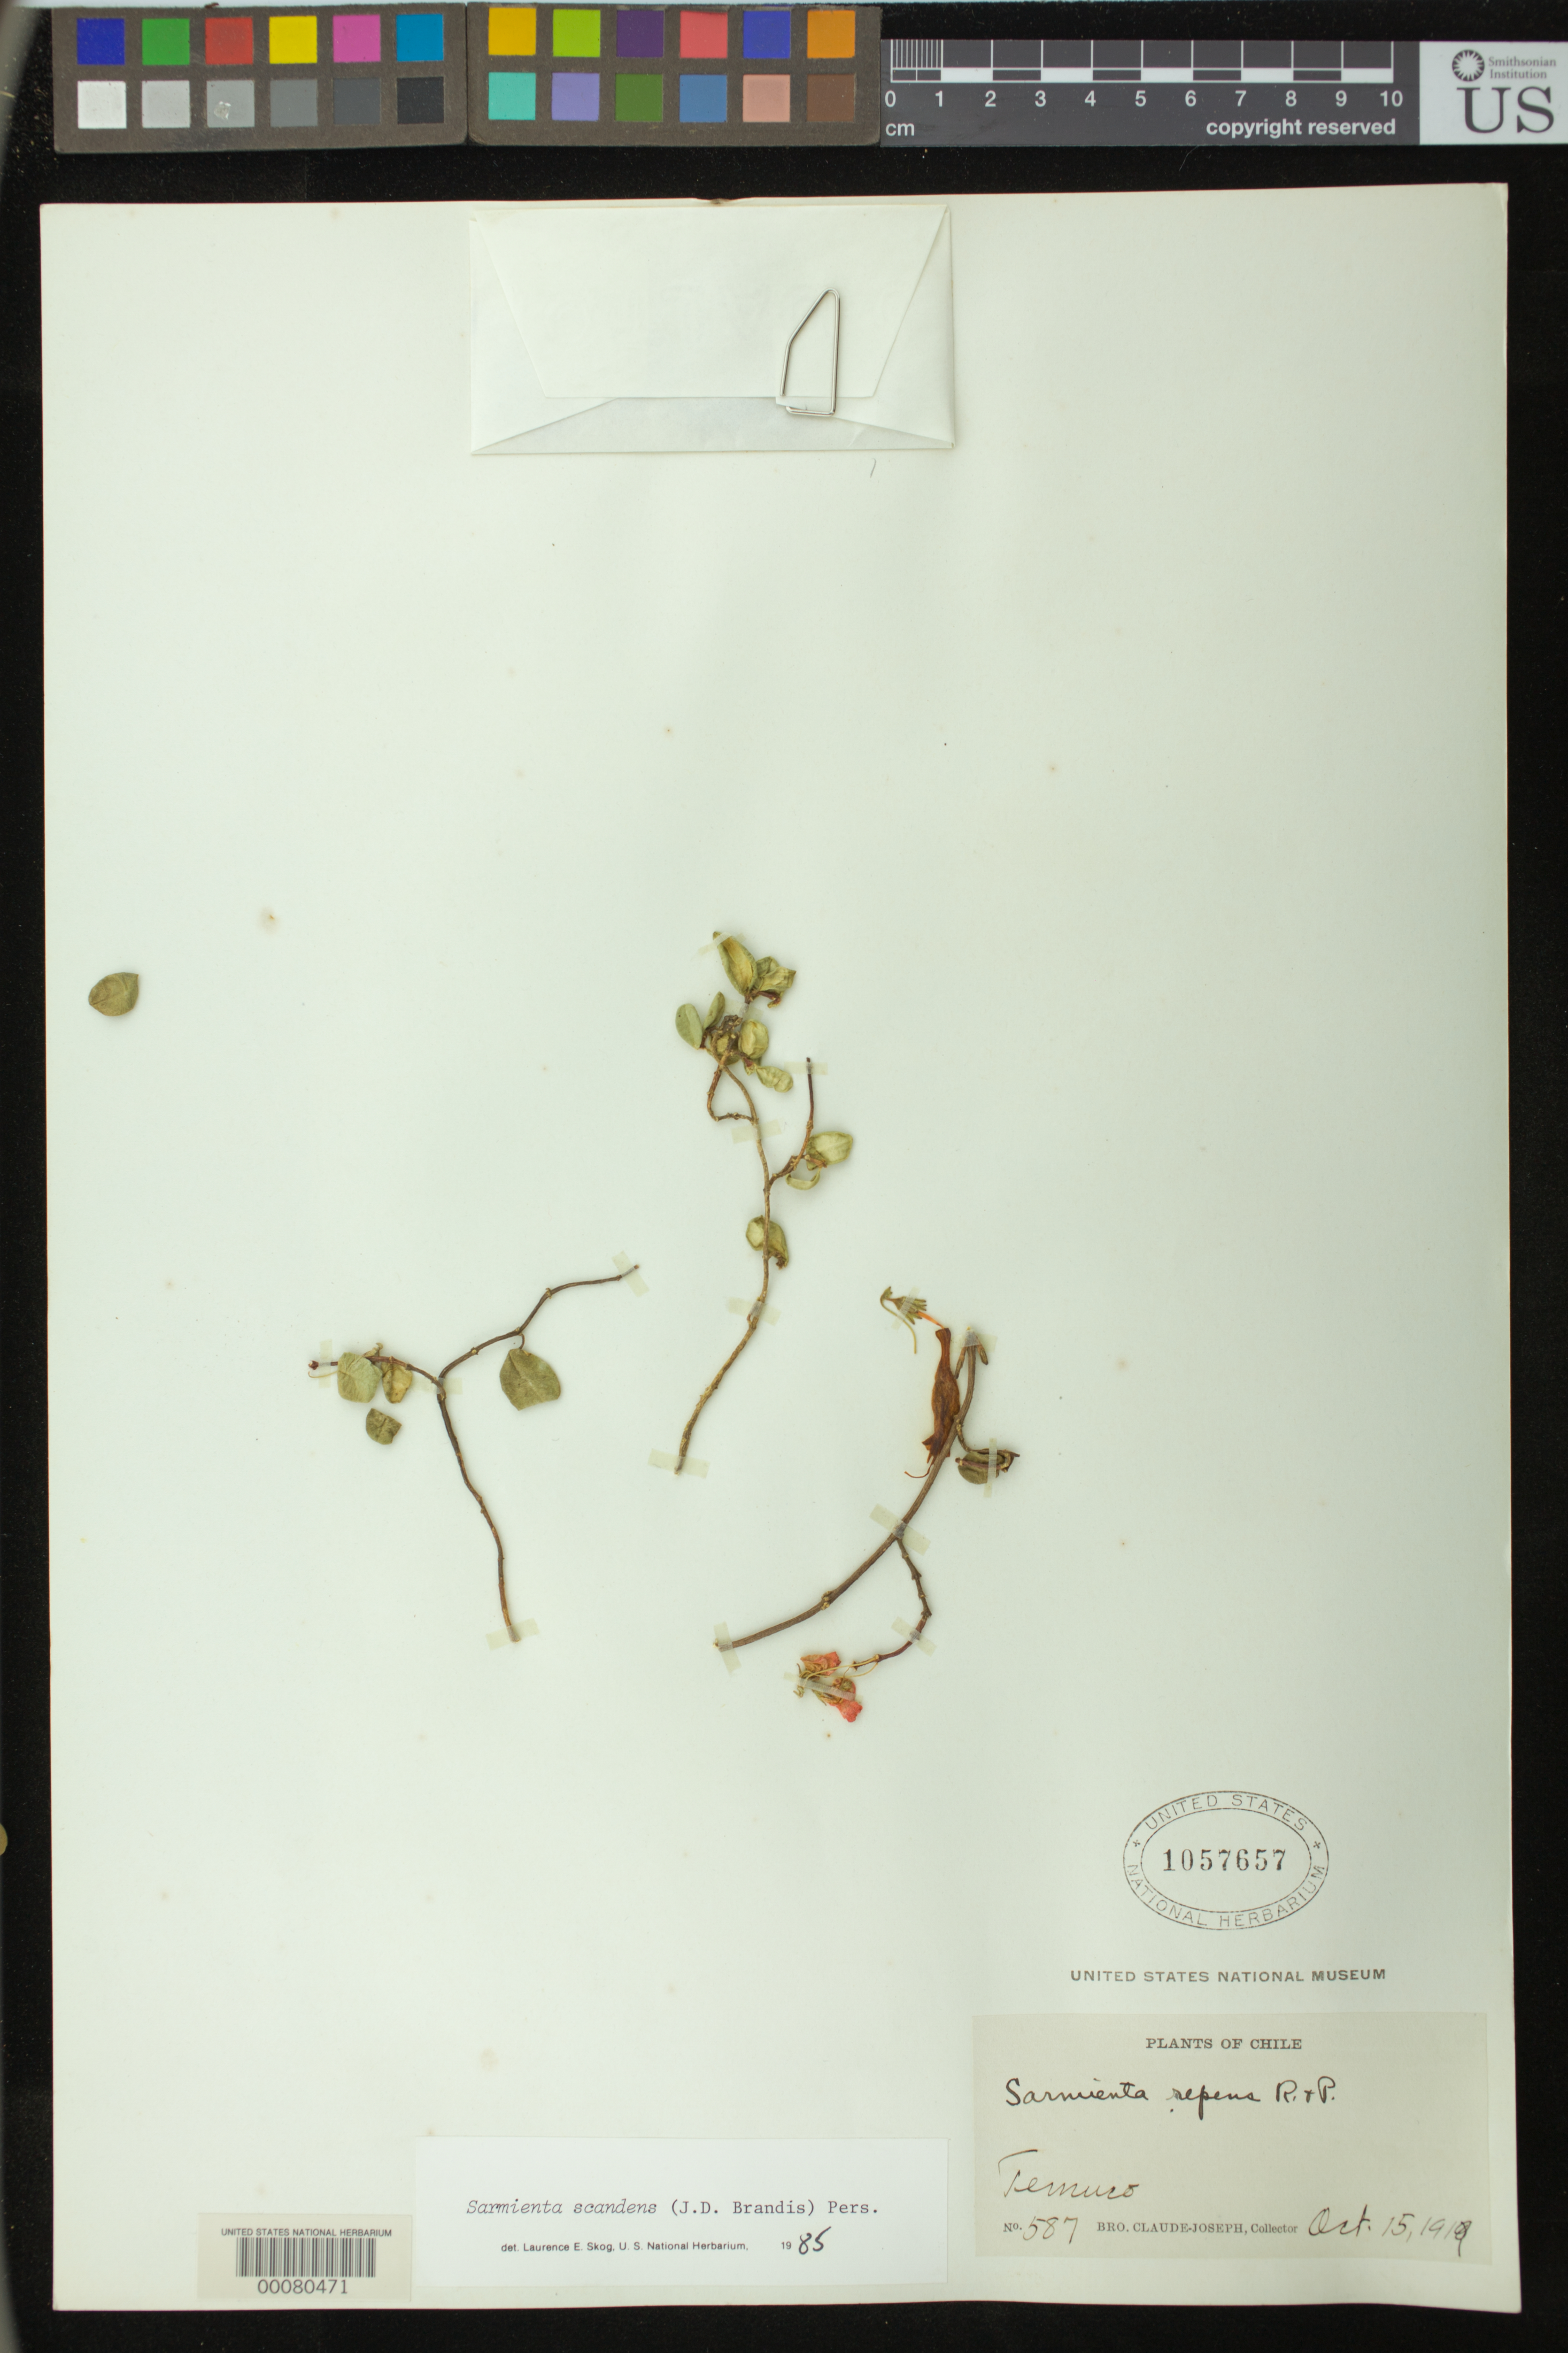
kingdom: Plantae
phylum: Tracheophyta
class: Magnoliopsida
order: Lamiales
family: Gesneriaceae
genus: Sarmienta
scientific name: Sarmienta scandens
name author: (J.D. Brandis) Pers.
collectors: Bro. Claude-Joseph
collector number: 587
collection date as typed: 15 Oct 1918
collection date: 1918-10-15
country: Chile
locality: Temuco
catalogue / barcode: US 1057657